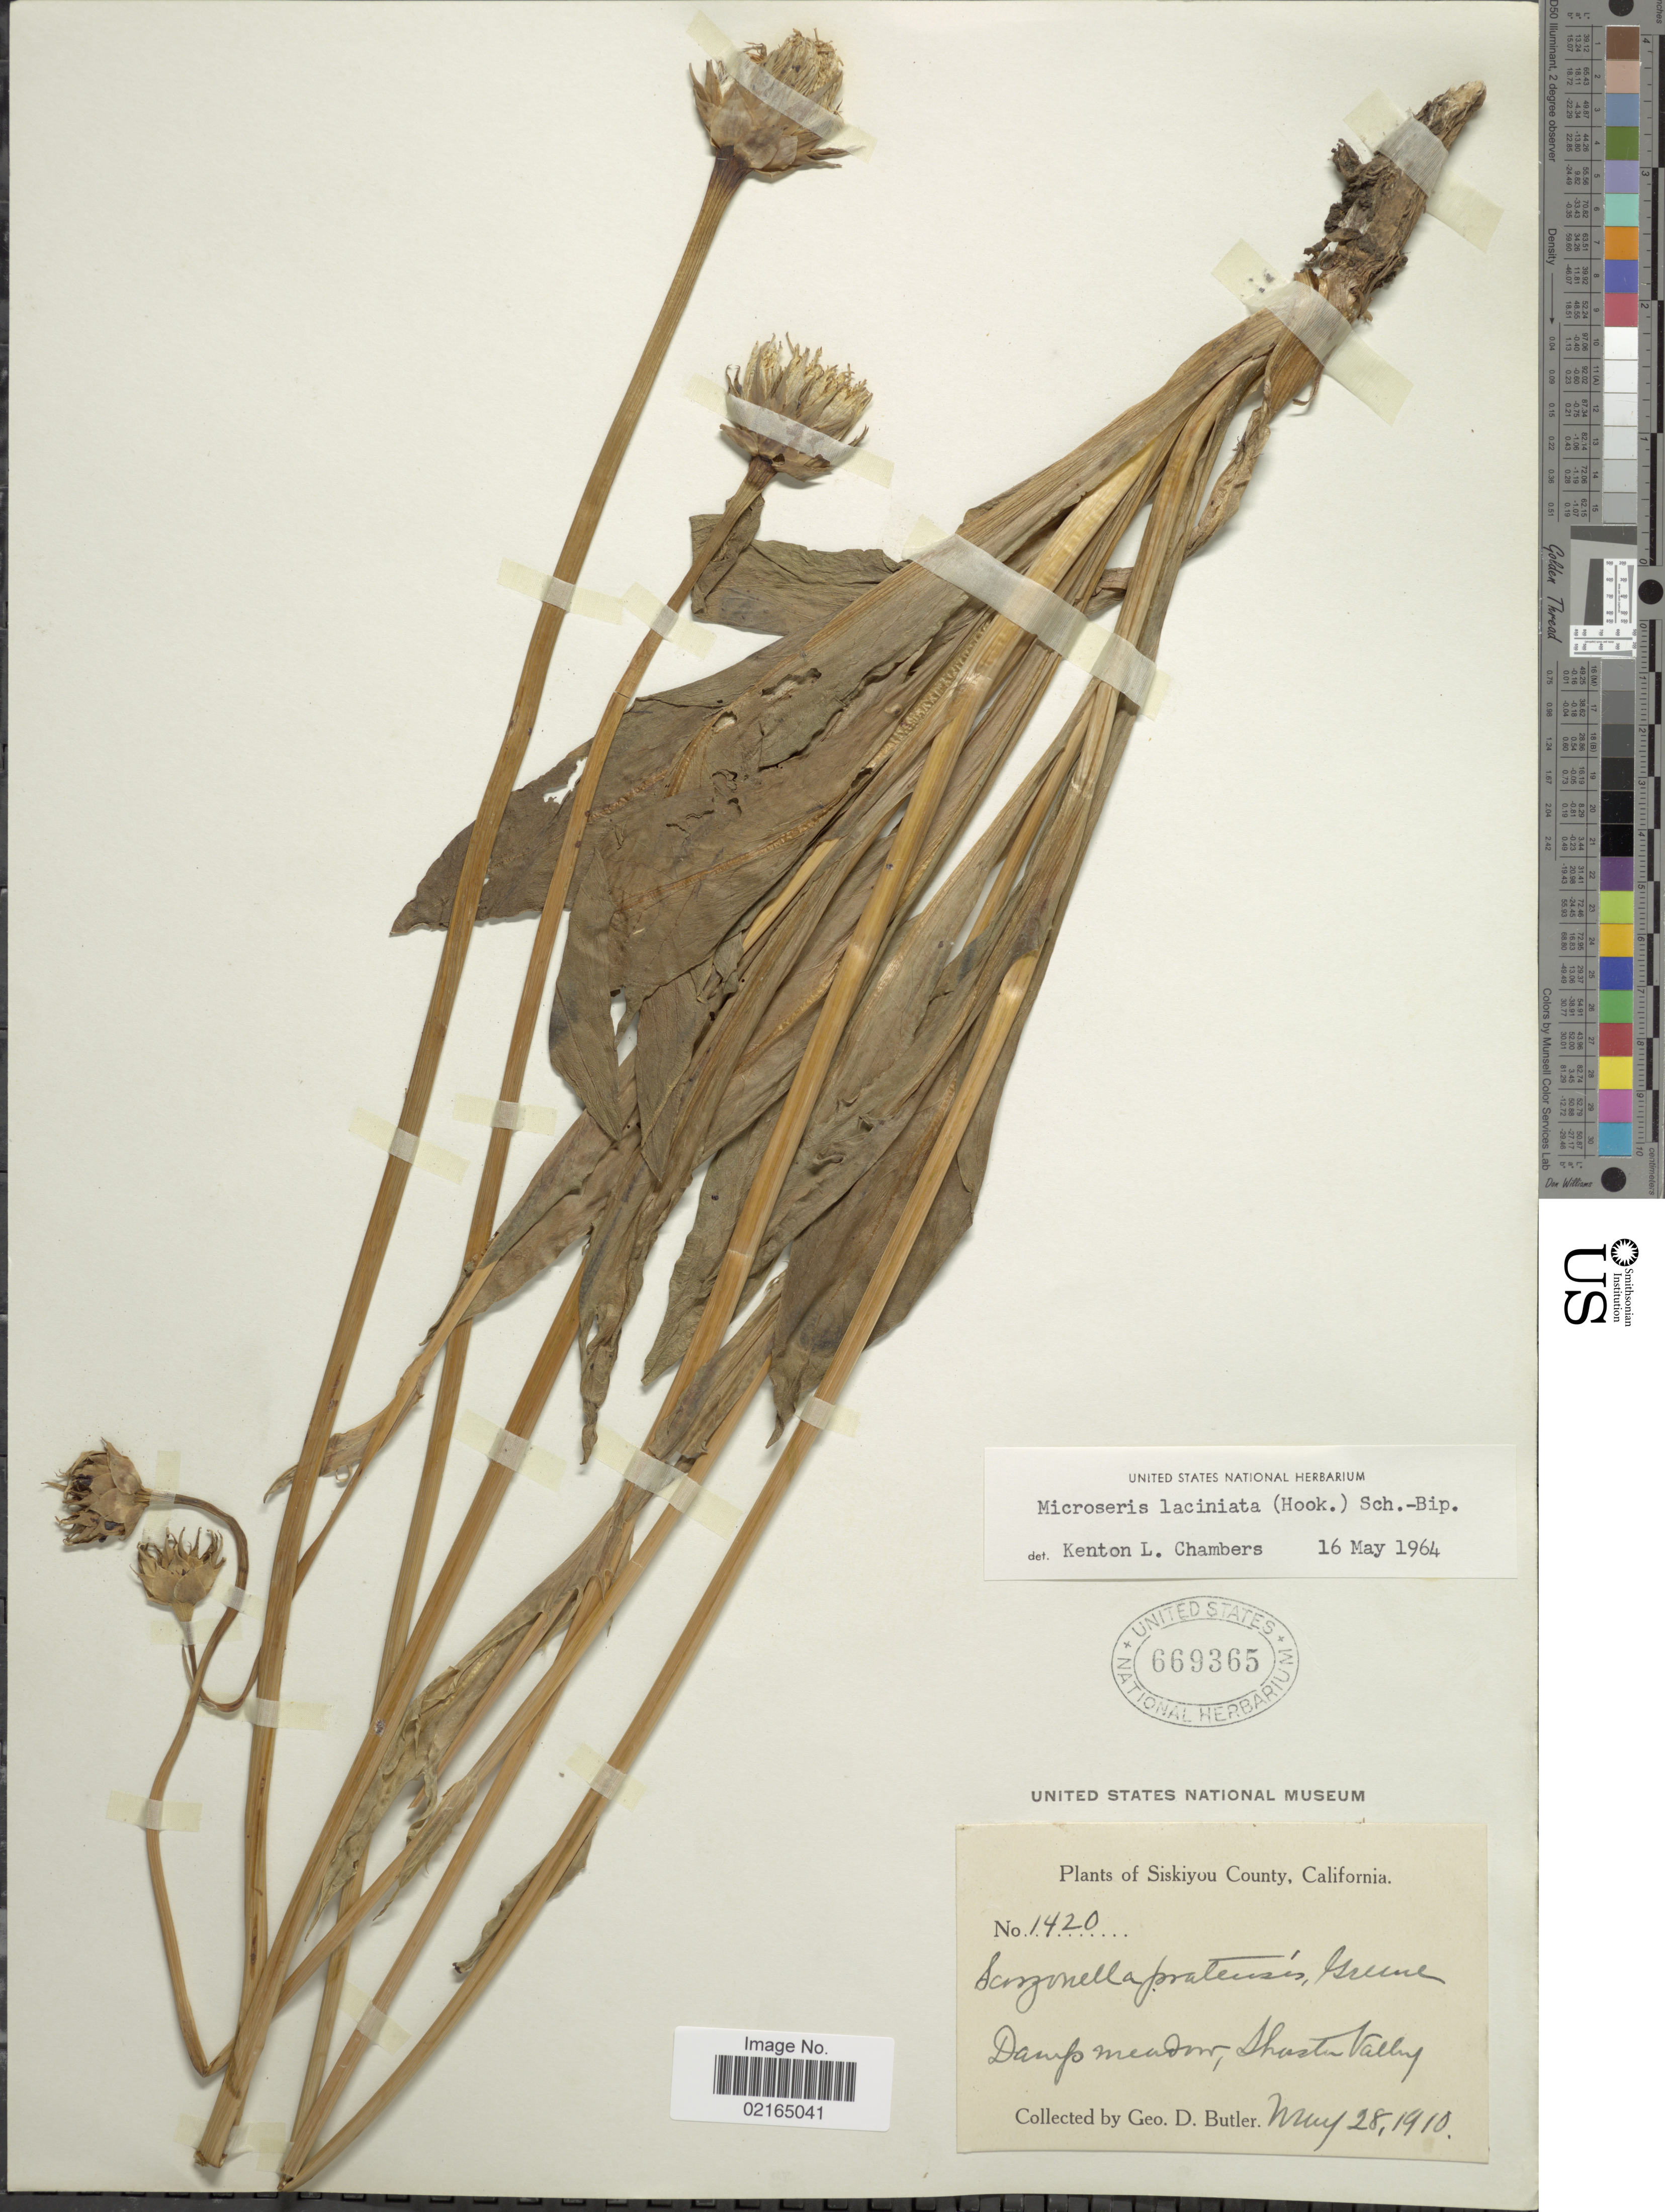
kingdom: Plantae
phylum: Tracheophyta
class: Magnoliopsida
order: Asterales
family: Asteraceae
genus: Microseris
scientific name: Microseris laciniata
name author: (Hook.) Sch. Bip.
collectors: G. D. Butler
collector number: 1420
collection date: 1910-05-28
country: United States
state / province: California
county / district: Siskiyou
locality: Siskiyou County, damp meadows, Shasta Valley.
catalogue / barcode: US 669365